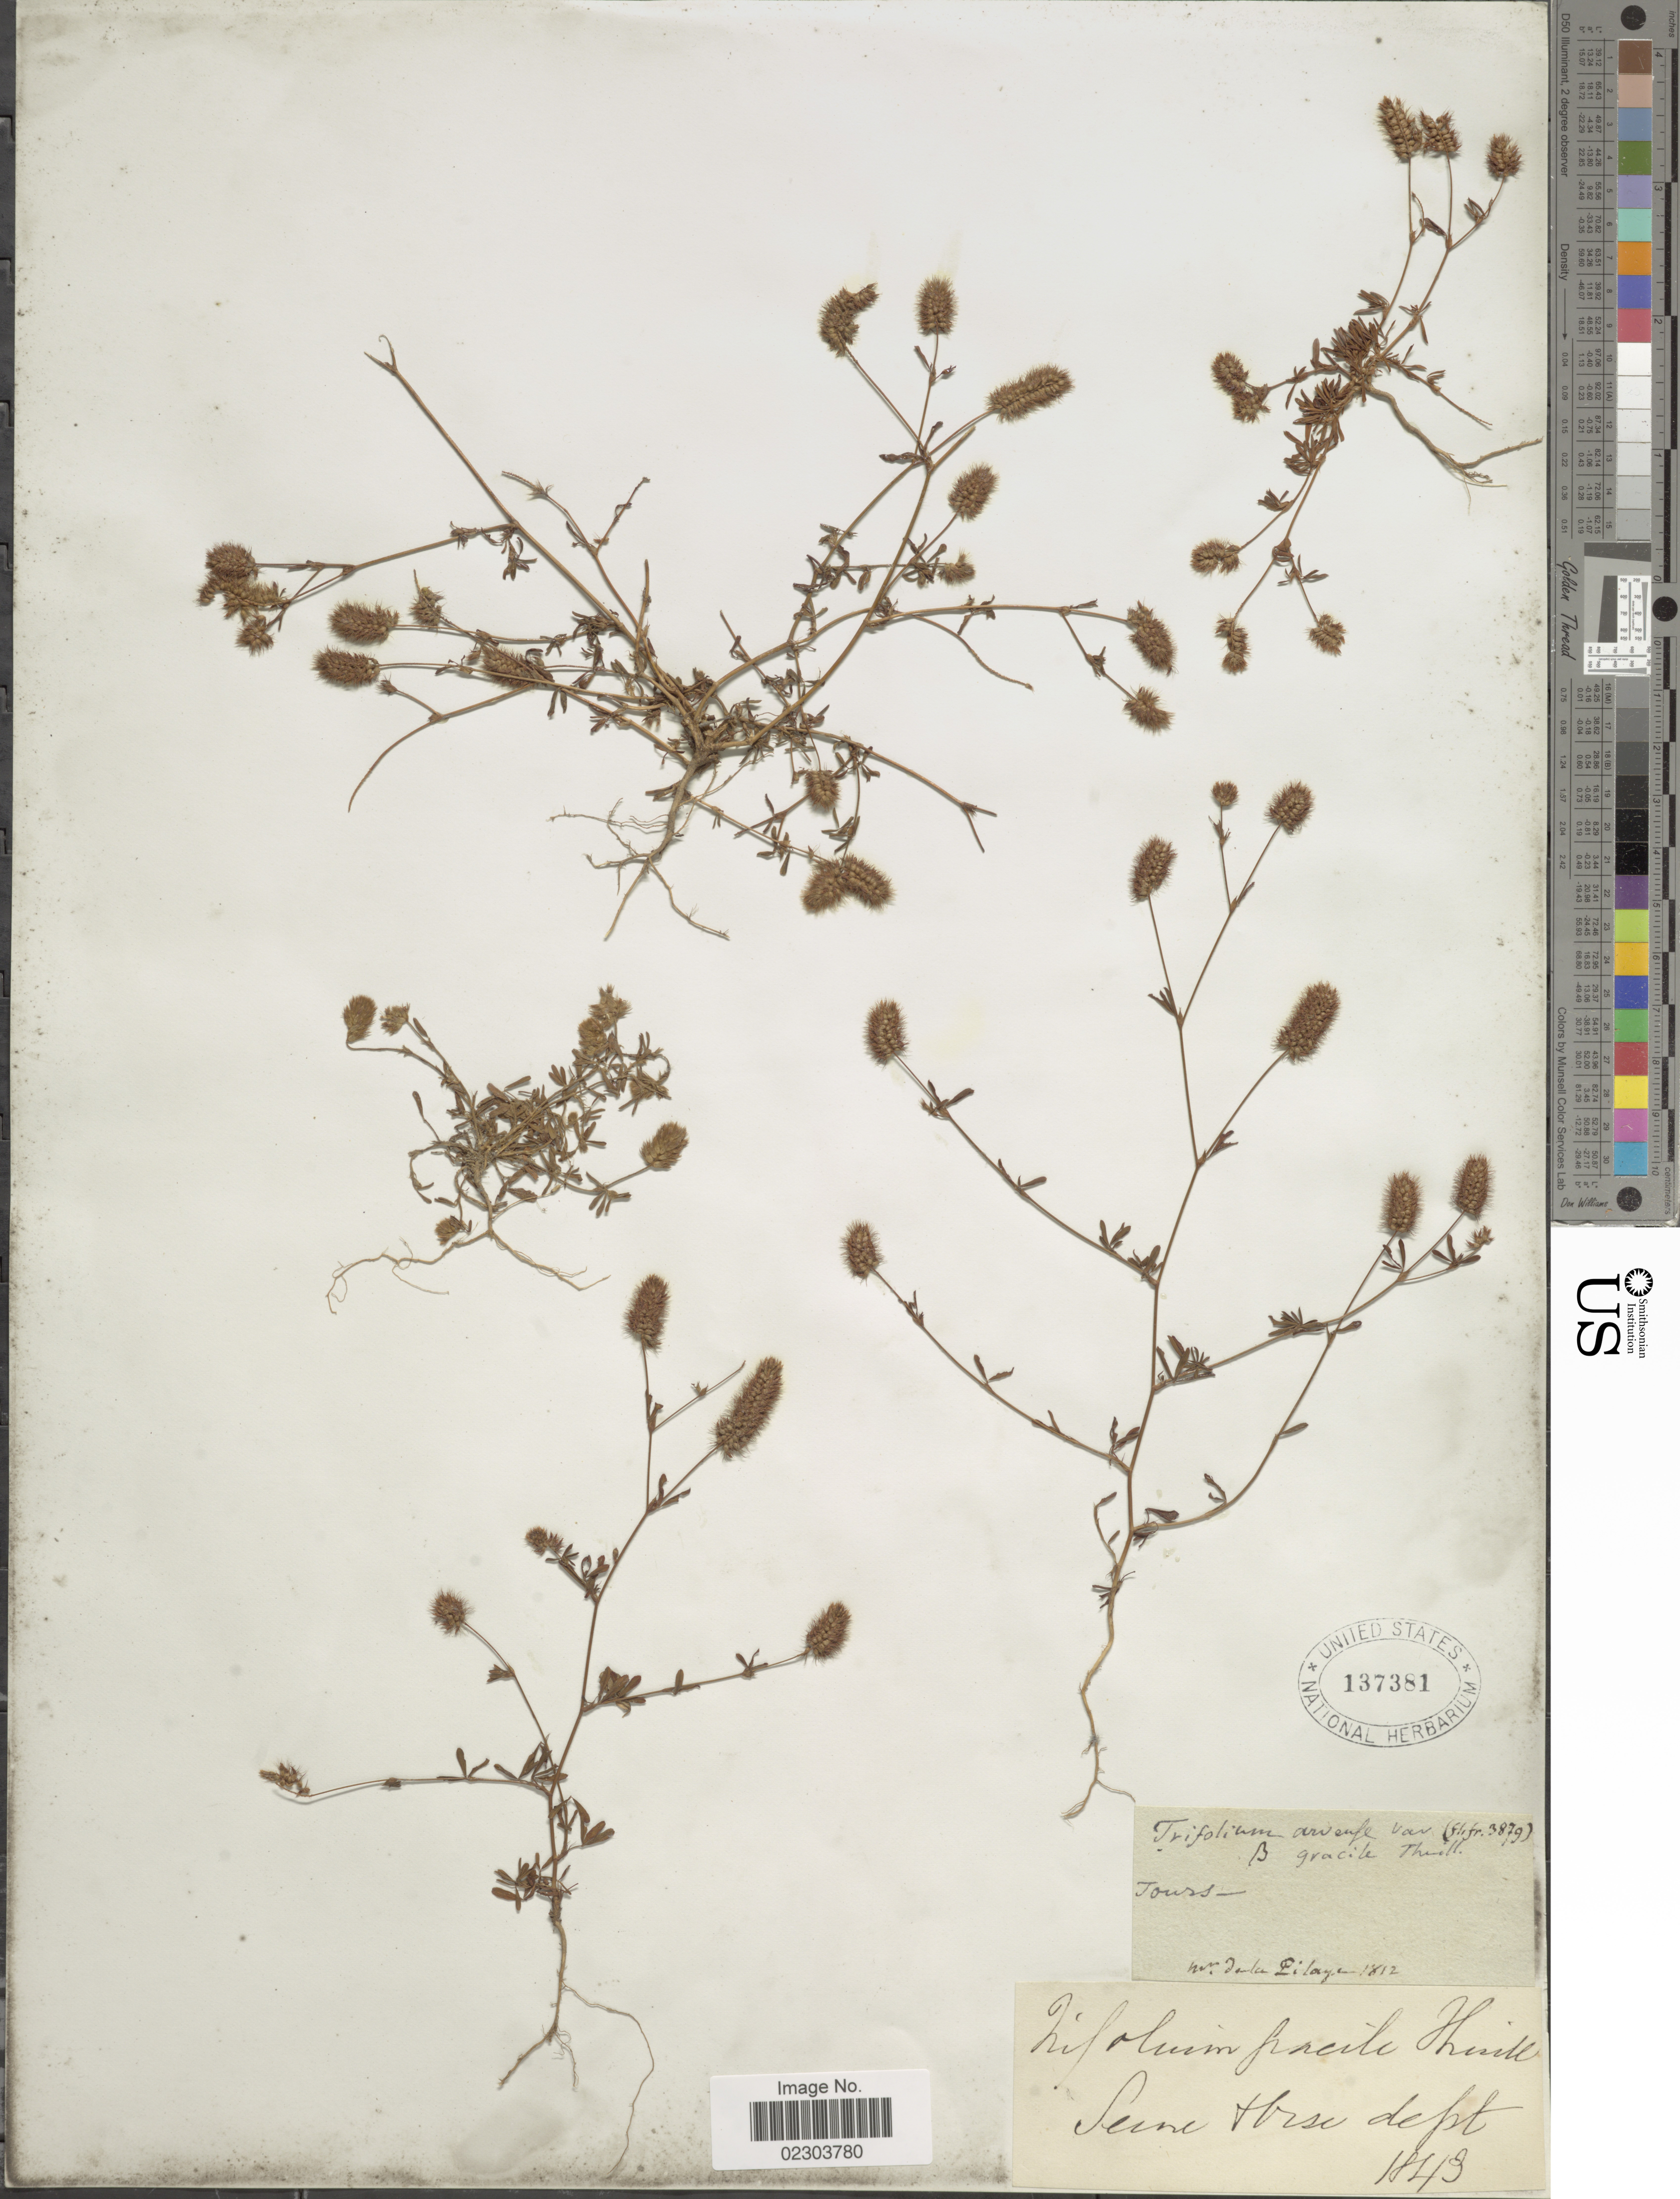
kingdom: Plantae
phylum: Tracheophyta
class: Magnoliopsida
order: Fabales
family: Fabaceae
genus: Trifolium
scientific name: Trifolium arvense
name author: L.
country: France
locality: Tours, Seine bise dept [unsure placement] [interpreted]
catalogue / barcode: US 137381